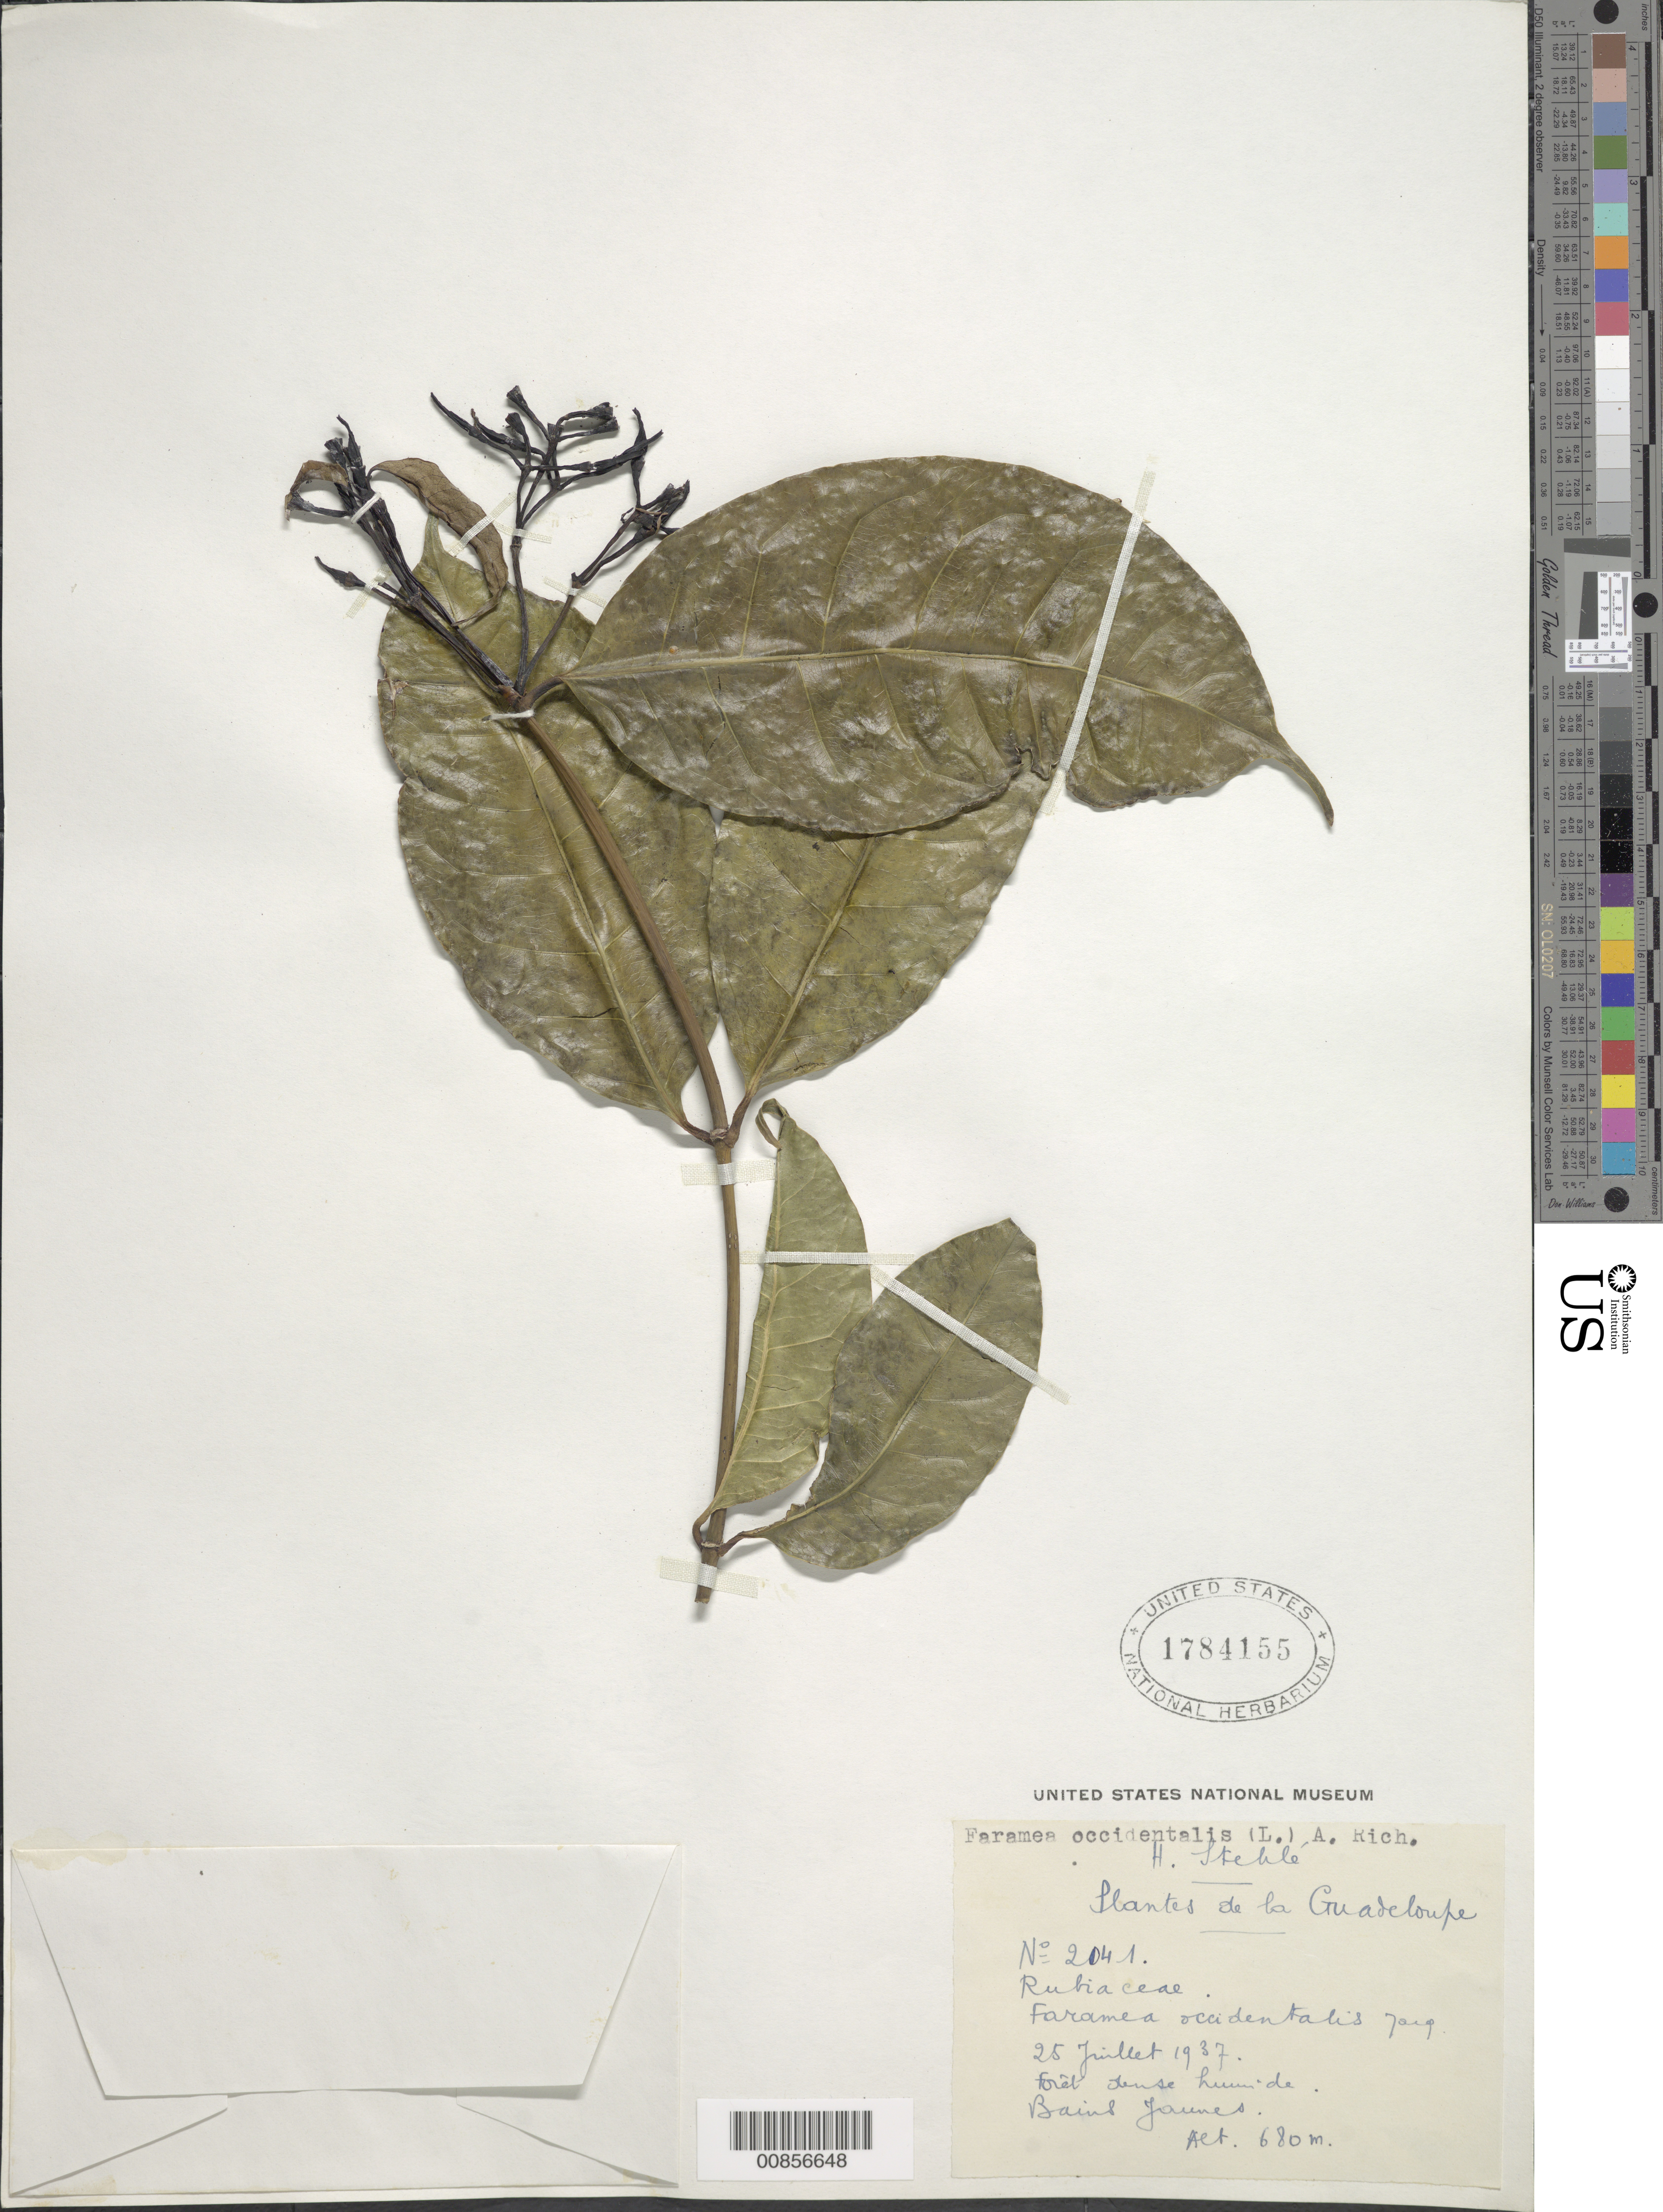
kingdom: Plantae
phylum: Tracheophyta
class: Magnoliopsida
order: Gentianales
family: Rubiaceae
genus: Faramea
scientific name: Faramea occidentalis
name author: (L.) A. Rich.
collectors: H. Stehlé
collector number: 2041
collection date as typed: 25 Jul 1937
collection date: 1937-07-25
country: Guadeloupe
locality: Bains Jaunes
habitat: Forêt dense humide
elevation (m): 680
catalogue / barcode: US 1784155